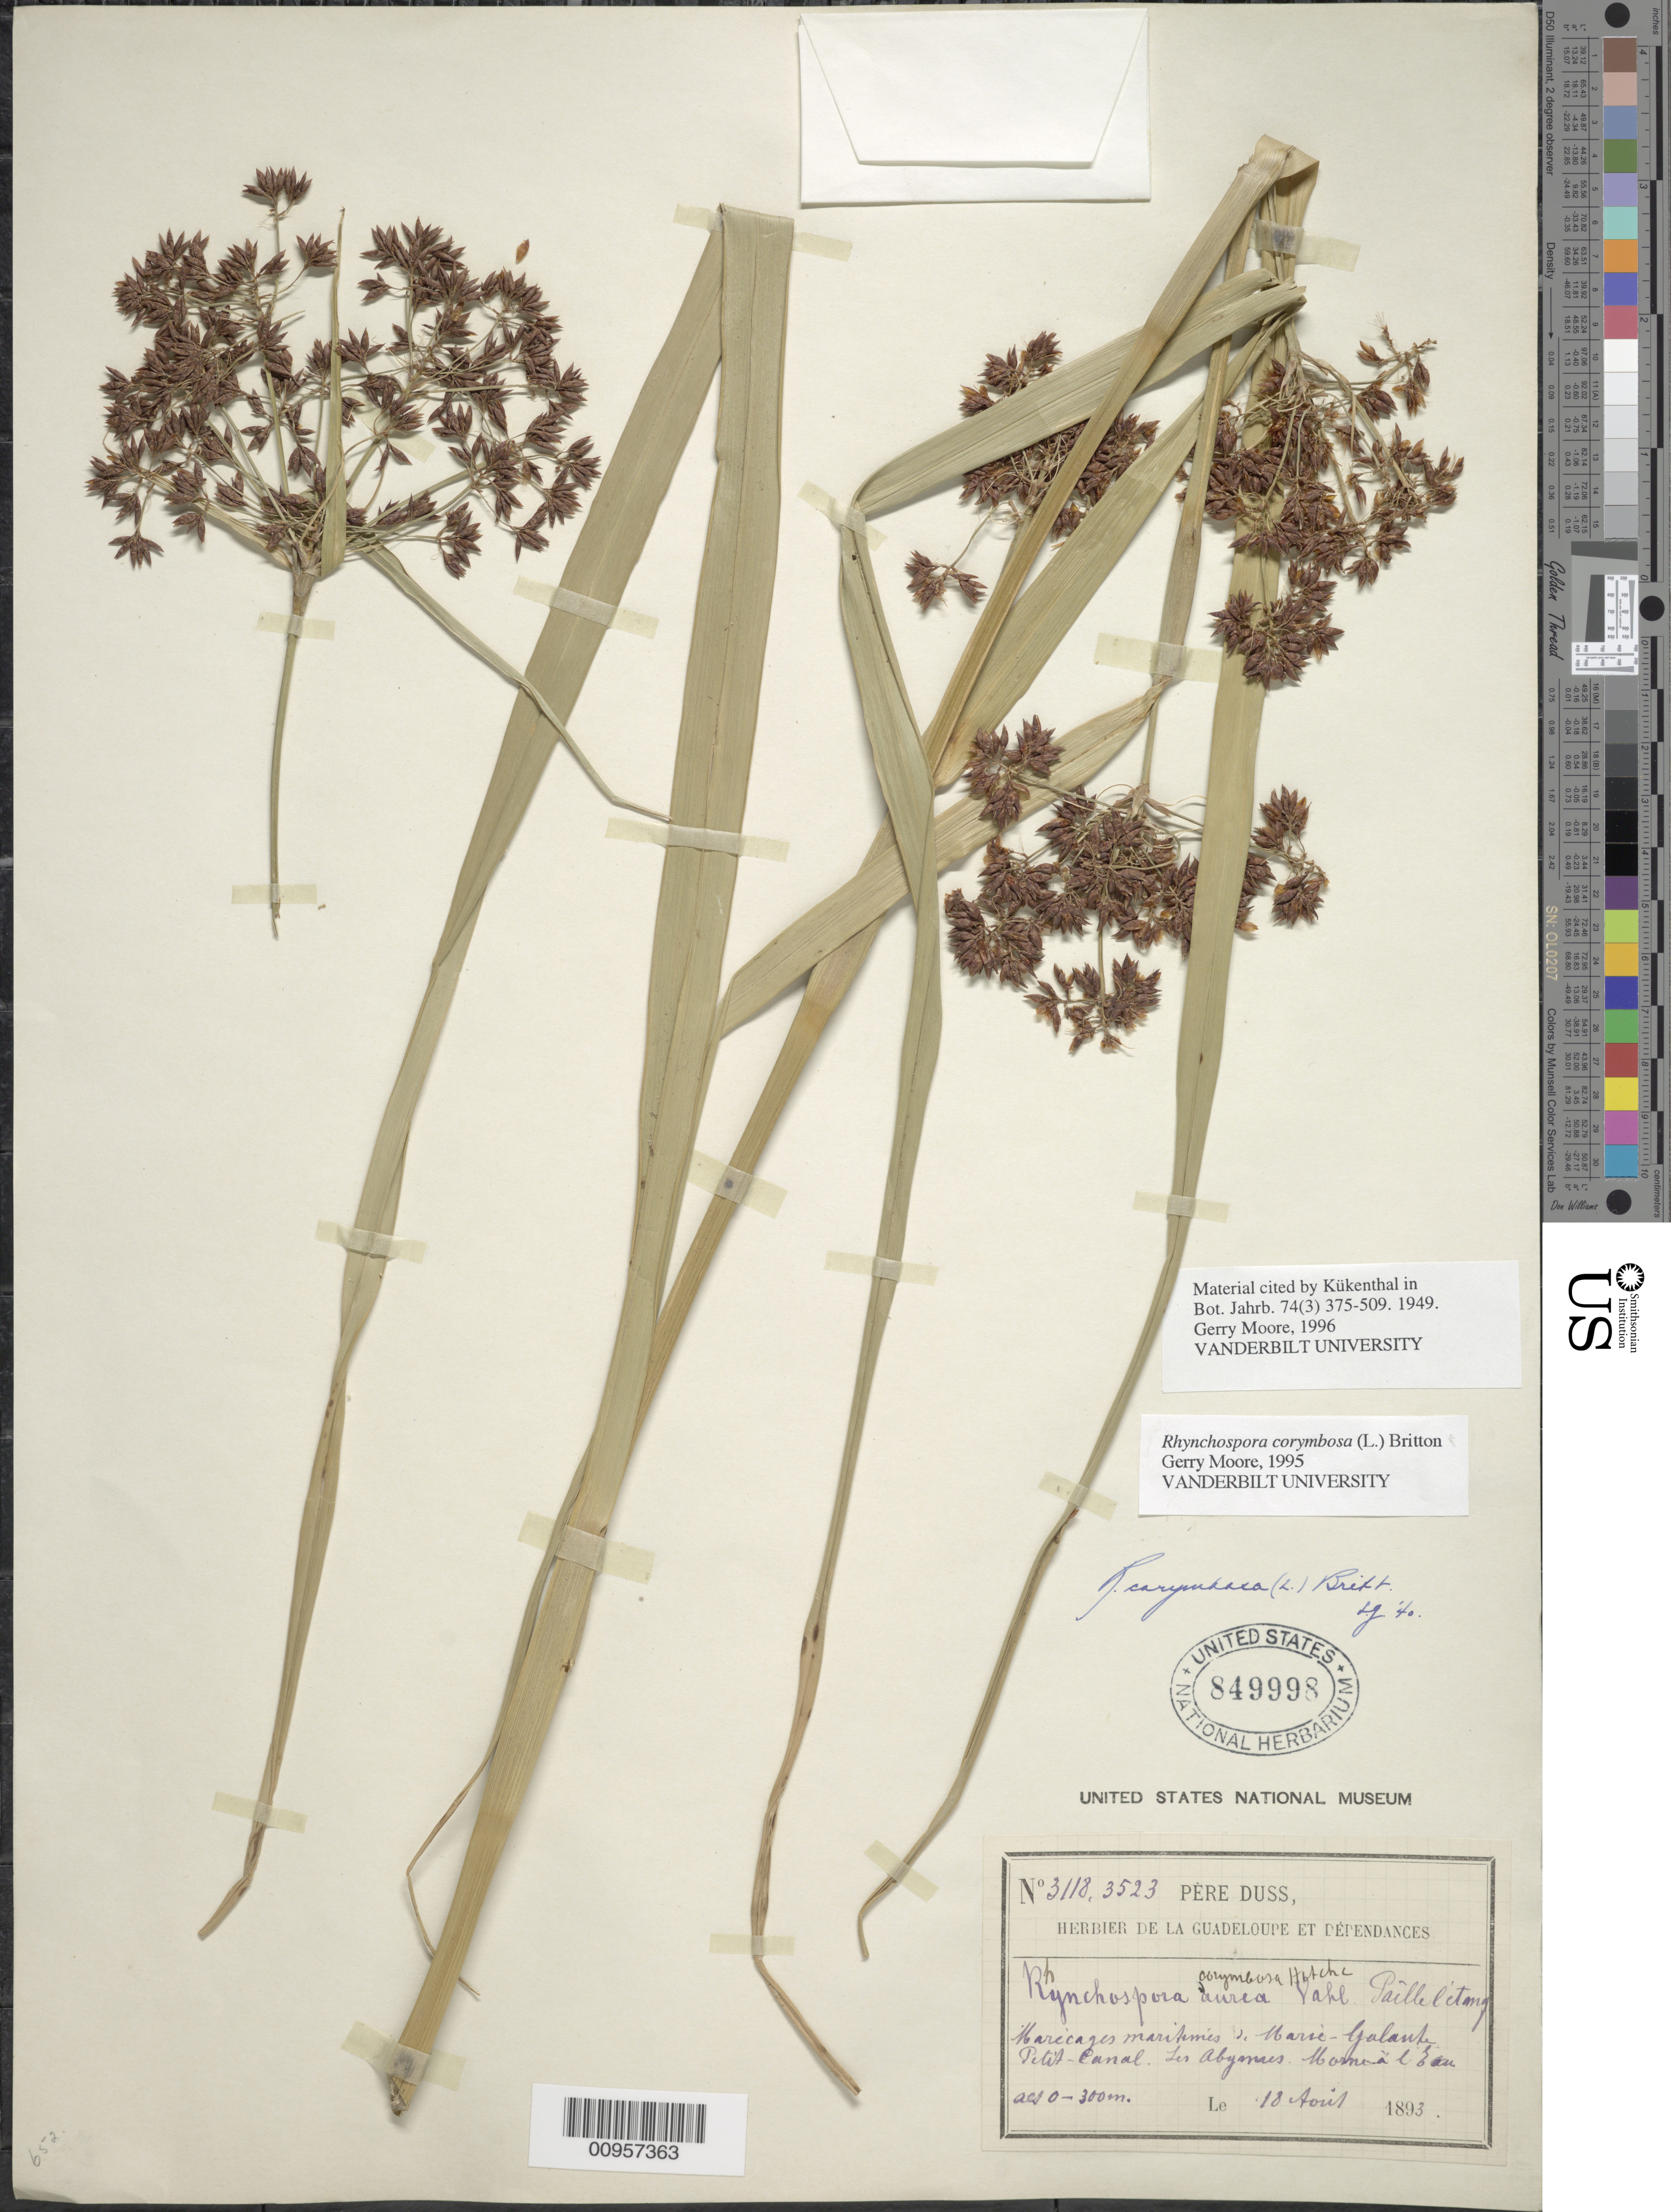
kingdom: Plantae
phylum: Tracheophyta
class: Liliopsida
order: Poales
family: Cyperaceae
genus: Rhynchospora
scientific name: Rhynchospora corymbosa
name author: (L.) Britton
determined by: Moore, G.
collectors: Père Duss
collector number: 3118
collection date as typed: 18 Aug 1893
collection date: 1893-08-18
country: Guadeloupe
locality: Marie Galante, Petit Canal, Les "Abysnais", Morne l'Eau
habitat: Marécages maritimes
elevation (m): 0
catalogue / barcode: US 849998